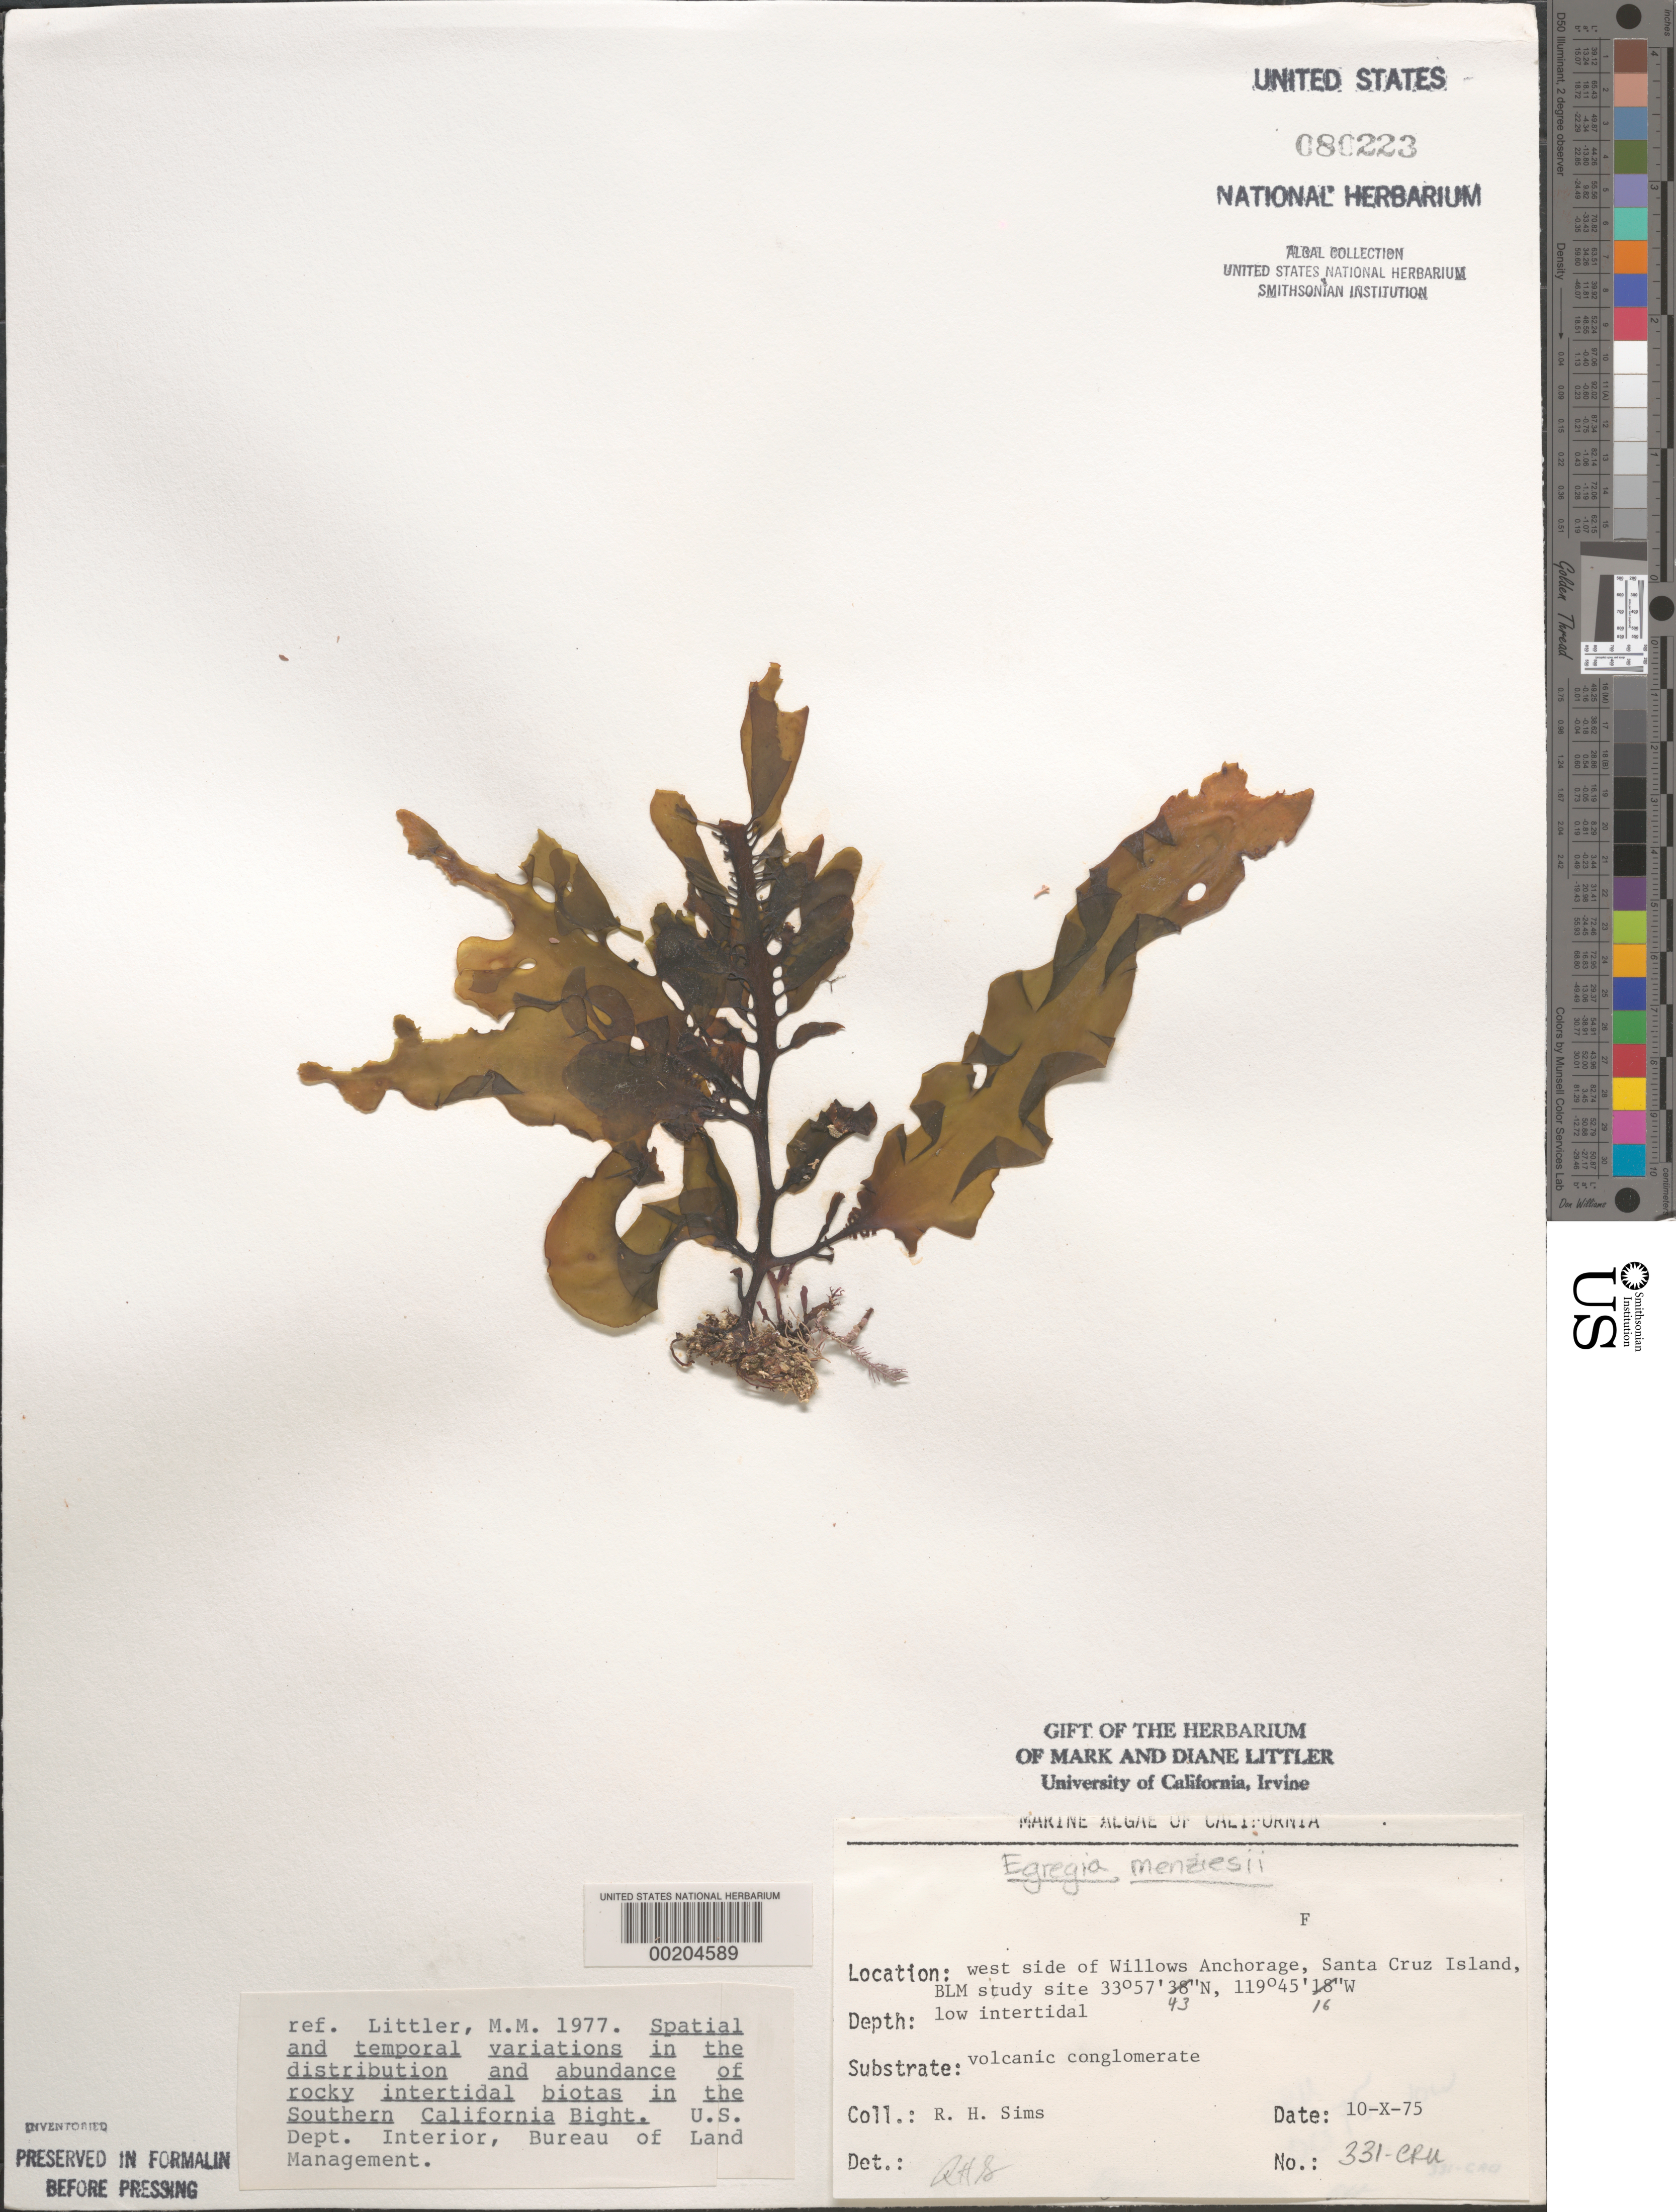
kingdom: Chromista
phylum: Ochrophyta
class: Phaeophyceae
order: Laminariales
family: Lessoniaceae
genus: Egregia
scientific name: Egregia menziesii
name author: (Turner) Aresch.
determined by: Sims, Robert H.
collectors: R. H. Sims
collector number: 331-cru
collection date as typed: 10 Oct 1975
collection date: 1975-10-10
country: United States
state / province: California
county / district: Santa Barbara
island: Santa Cruz Island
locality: Willows Anchorage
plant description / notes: BLM-SOCALBIGHT Rocky Intertidal Survey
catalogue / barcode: US 80223